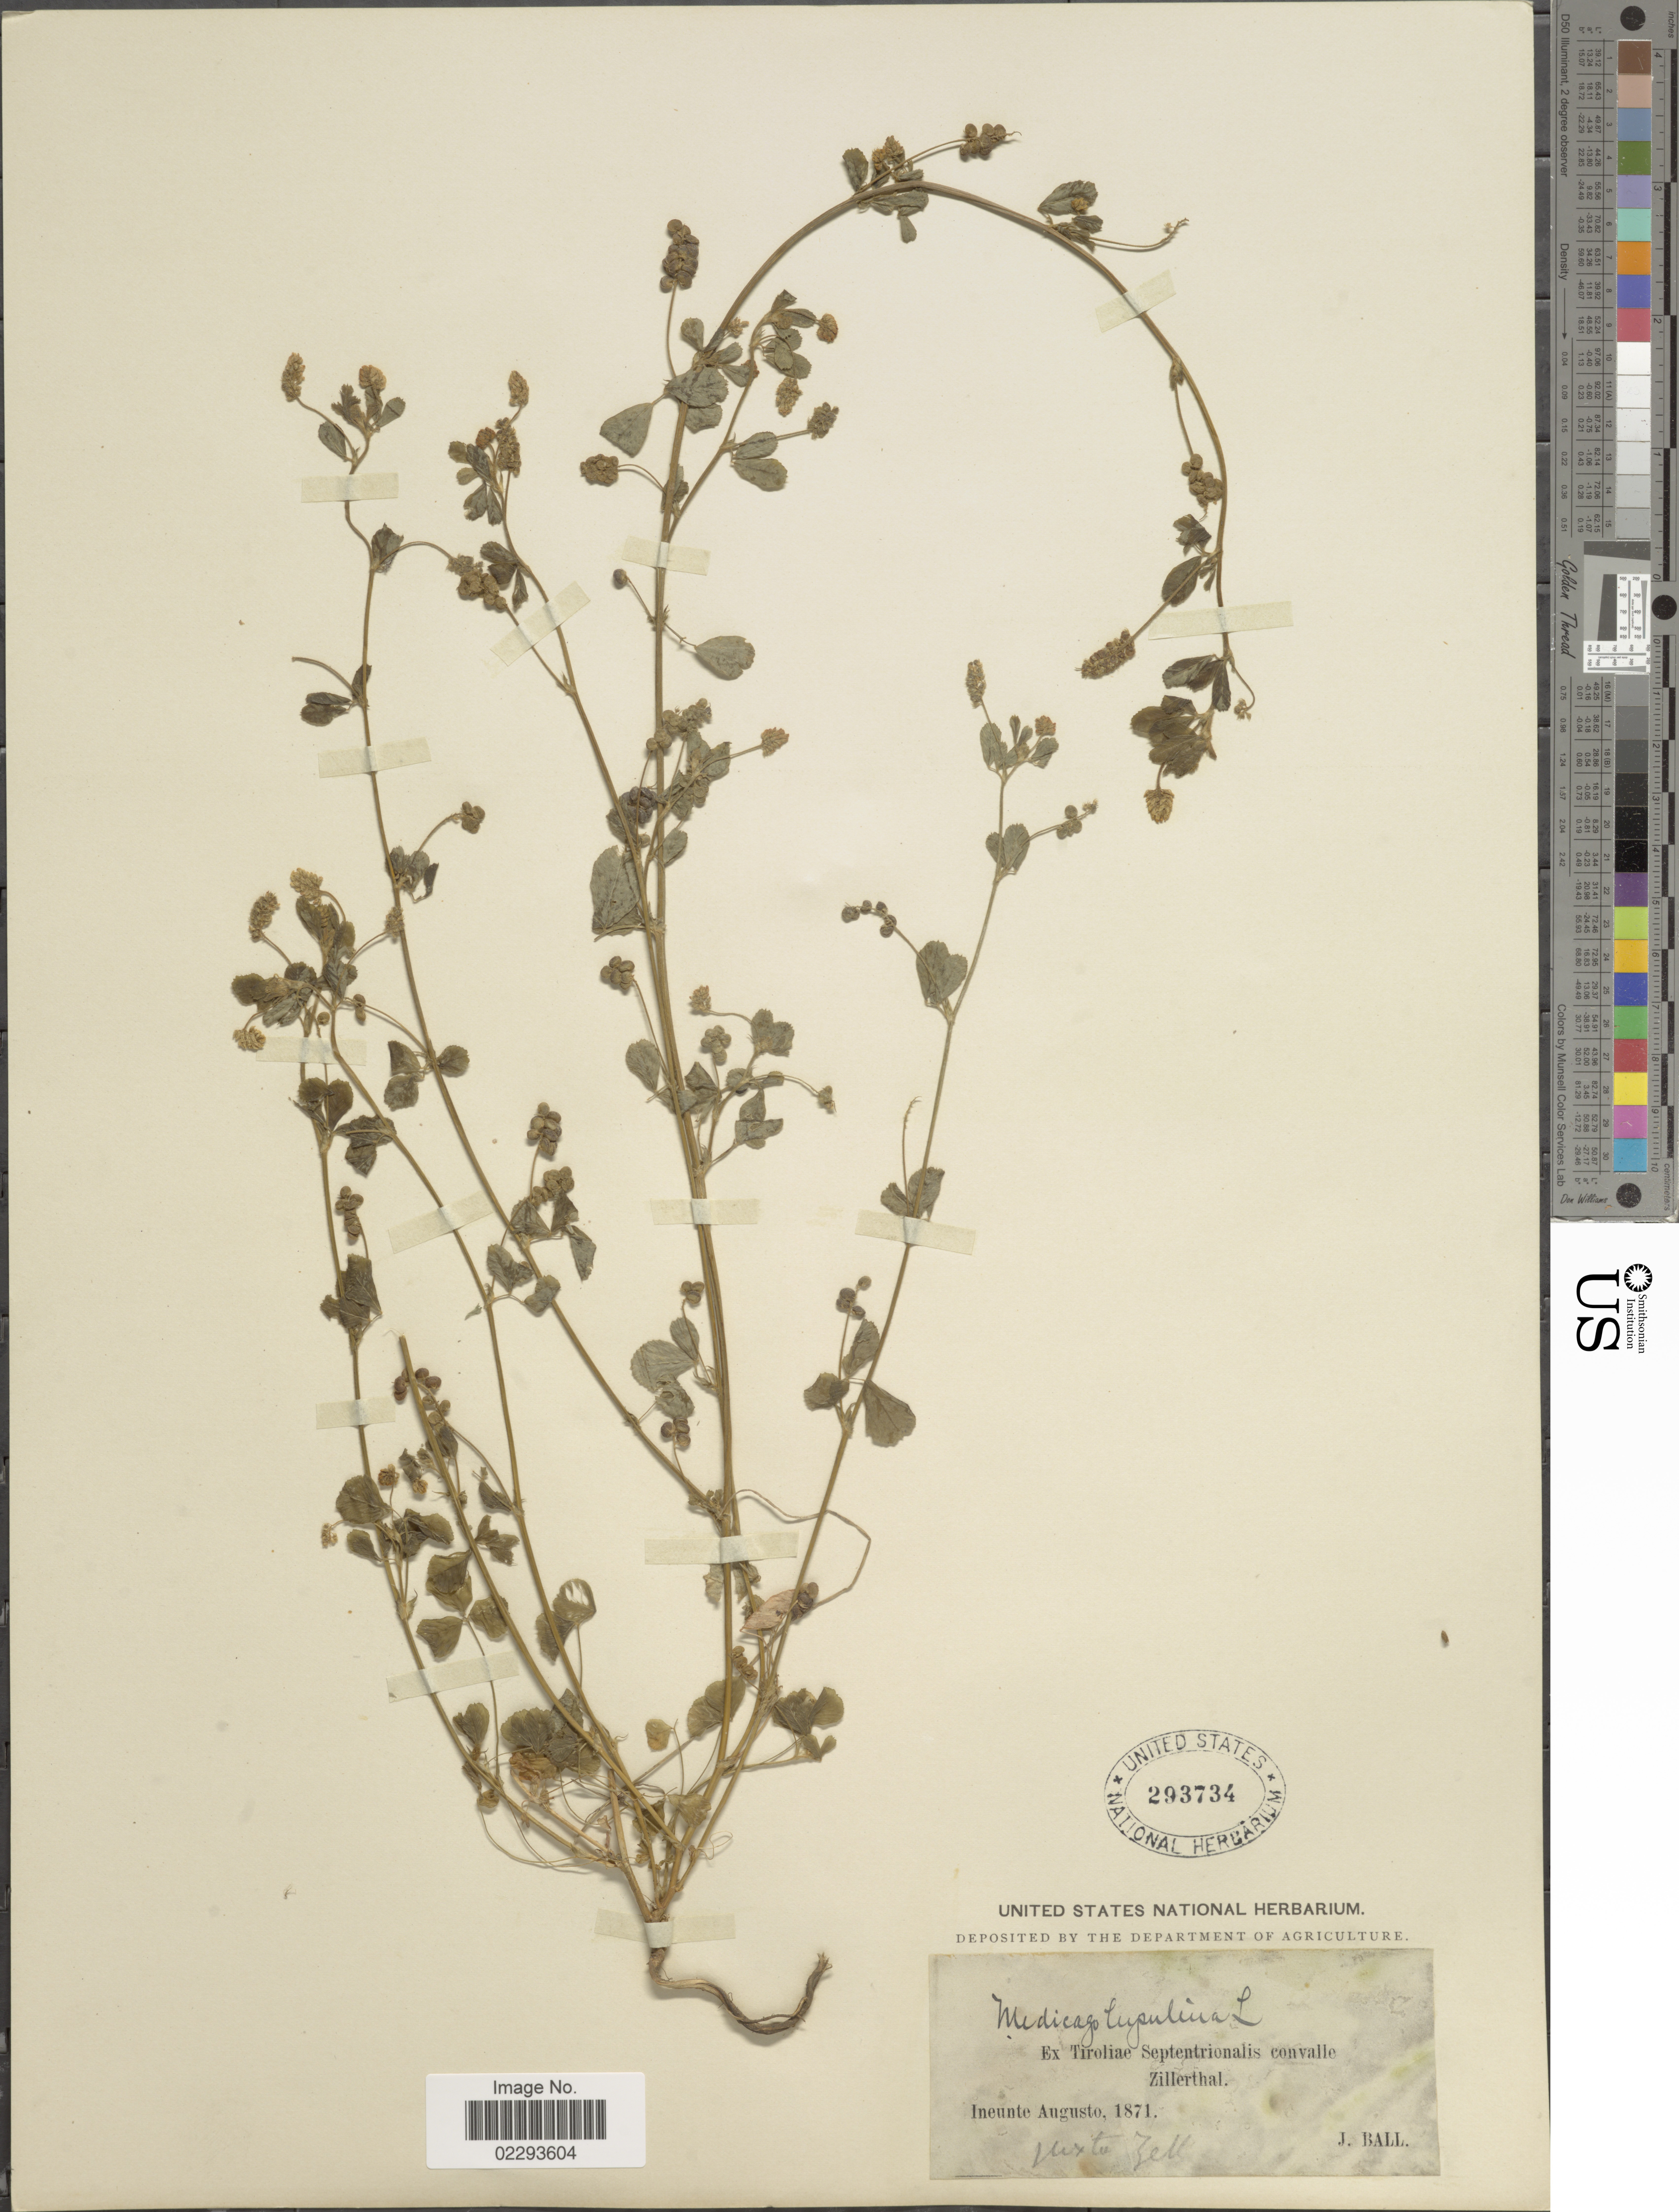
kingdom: Plantae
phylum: Tracheophyta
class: Magnoliopsida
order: Fabales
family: Fabaceae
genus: Medicago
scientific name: Medicago lupulina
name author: L.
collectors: J. Ball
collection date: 1871-08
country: Austria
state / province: Tirol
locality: Tiroliae Septentrionalis convalle Zillerthal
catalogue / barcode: US 293734